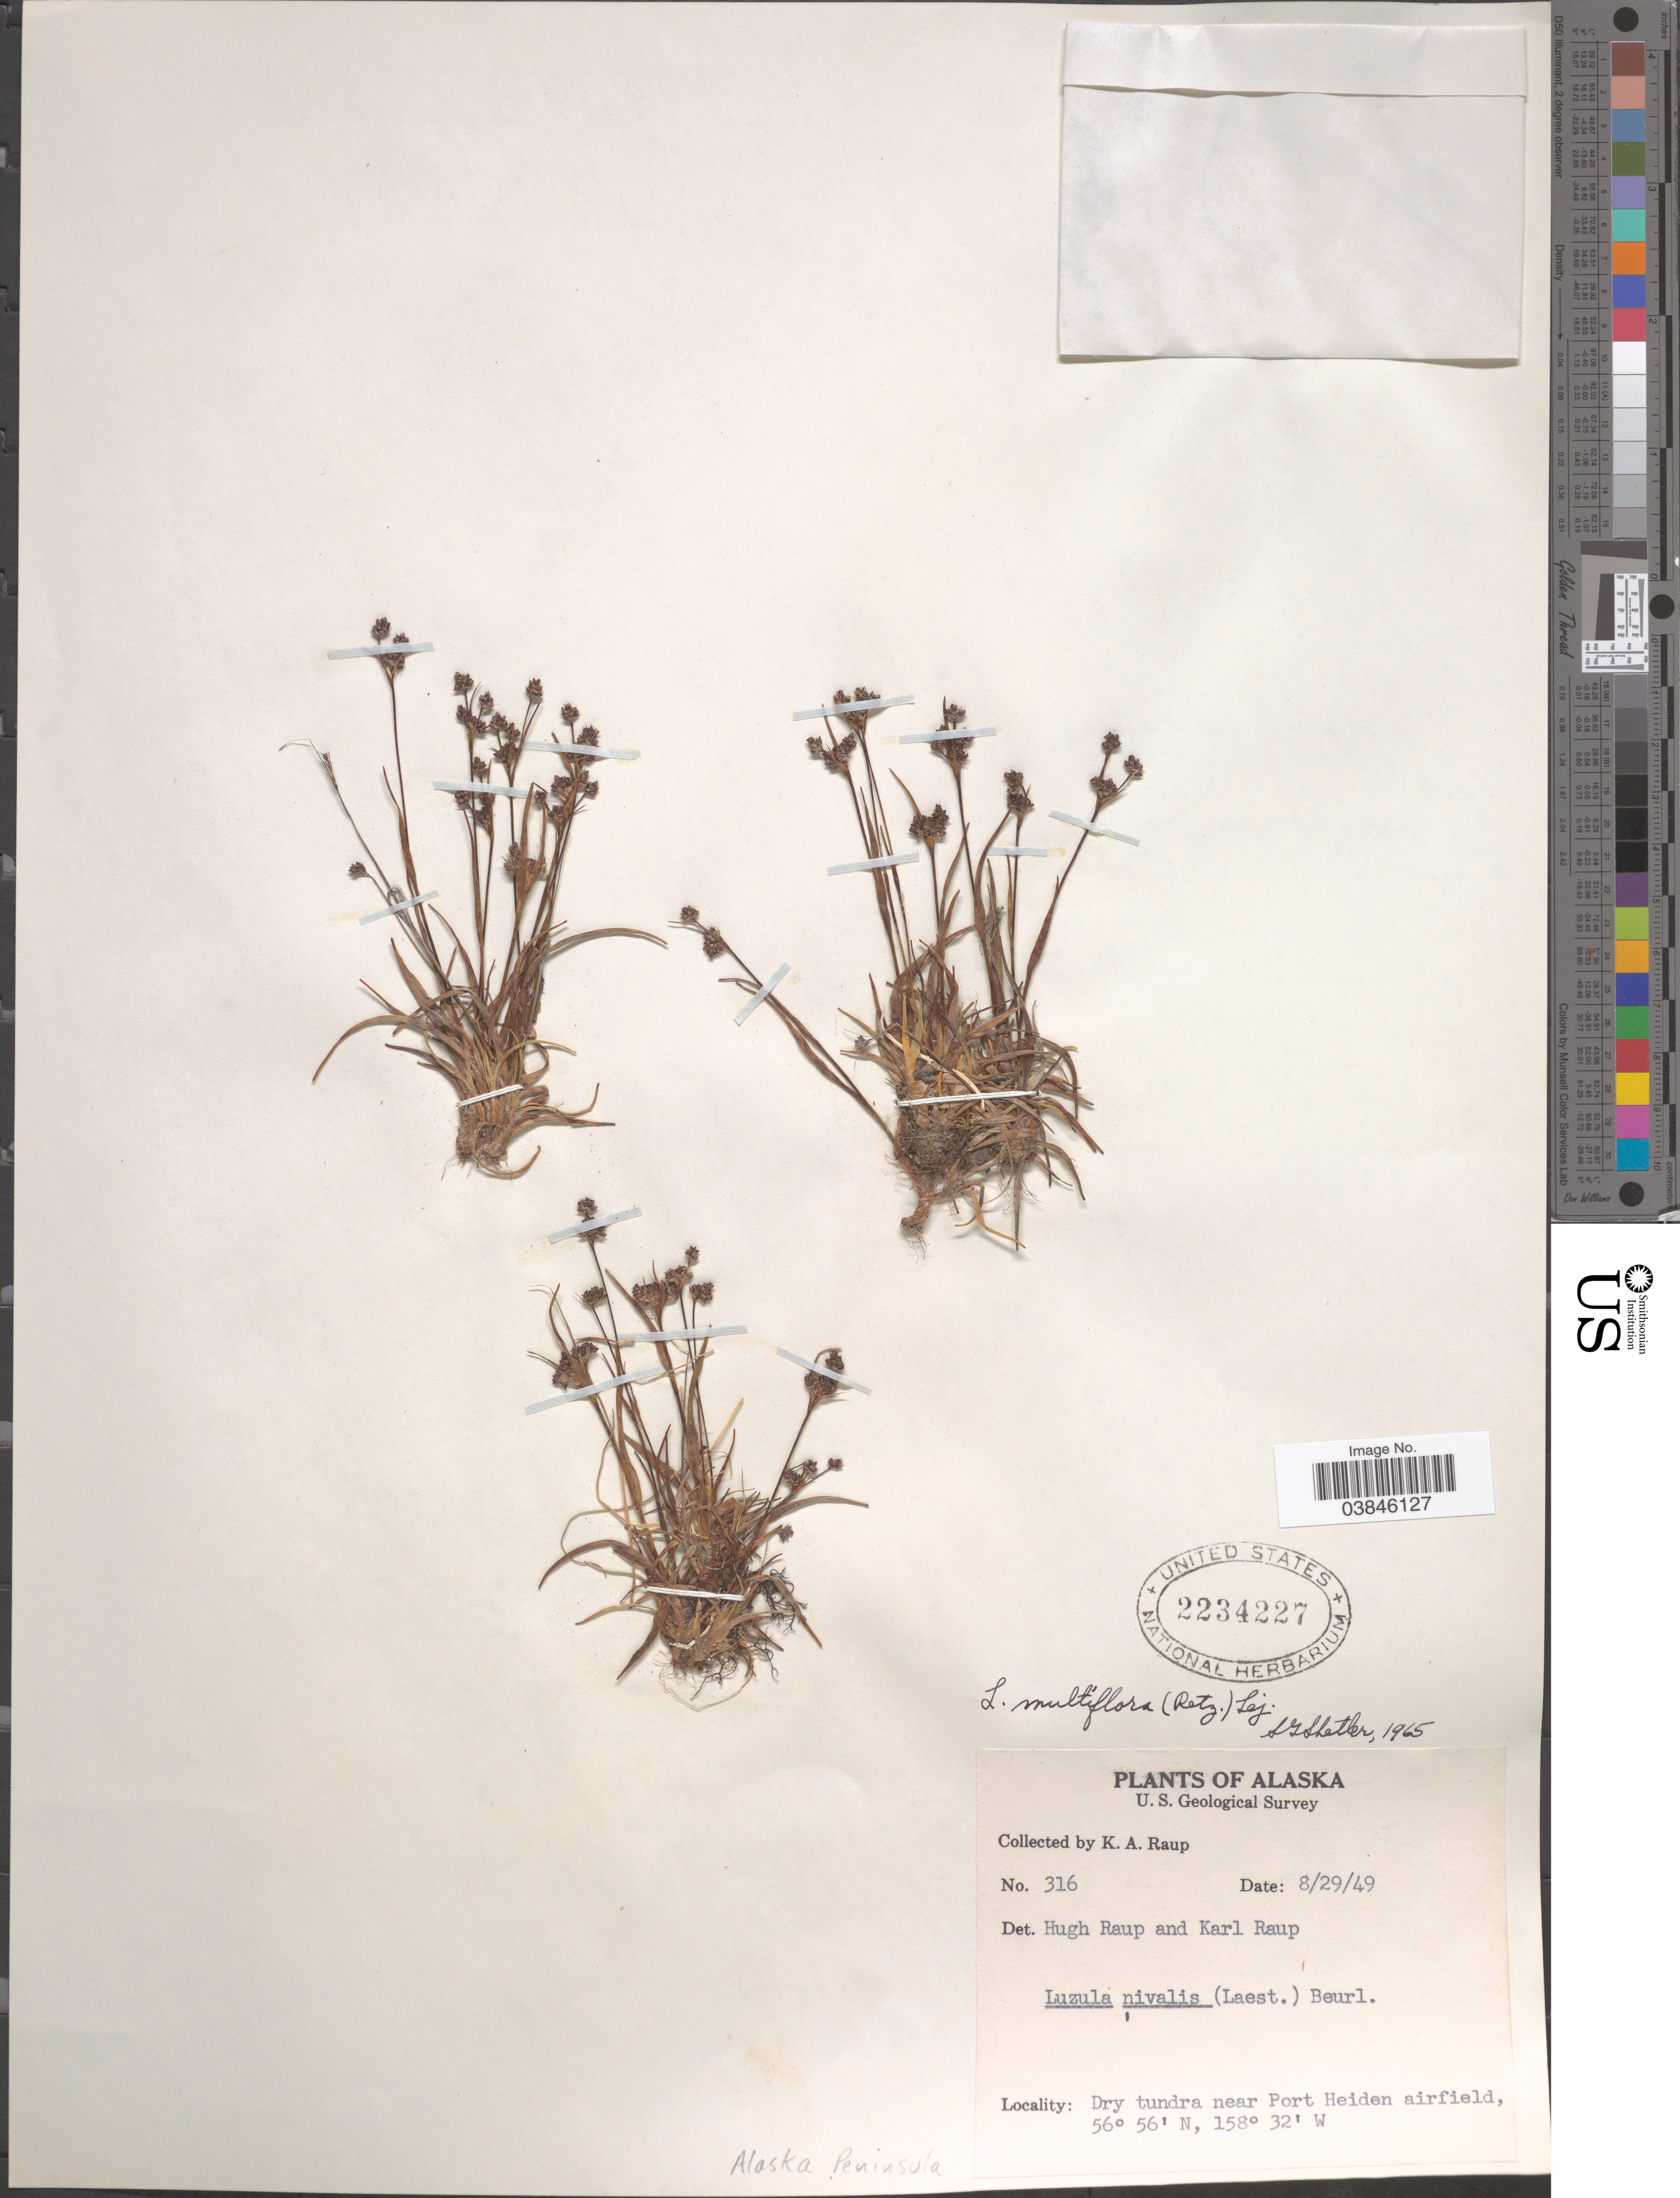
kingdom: Plantae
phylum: Tracheophyta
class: Liliopsida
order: Poales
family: Juncaceae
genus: Luzula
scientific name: Luzula multiflora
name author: (Ehrh.) Lej.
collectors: K. Raup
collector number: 316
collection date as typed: Transcribed d/m/y: 29/8/49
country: United States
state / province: Alaska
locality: Near Port Heiden airfield.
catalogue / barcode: US 2234227